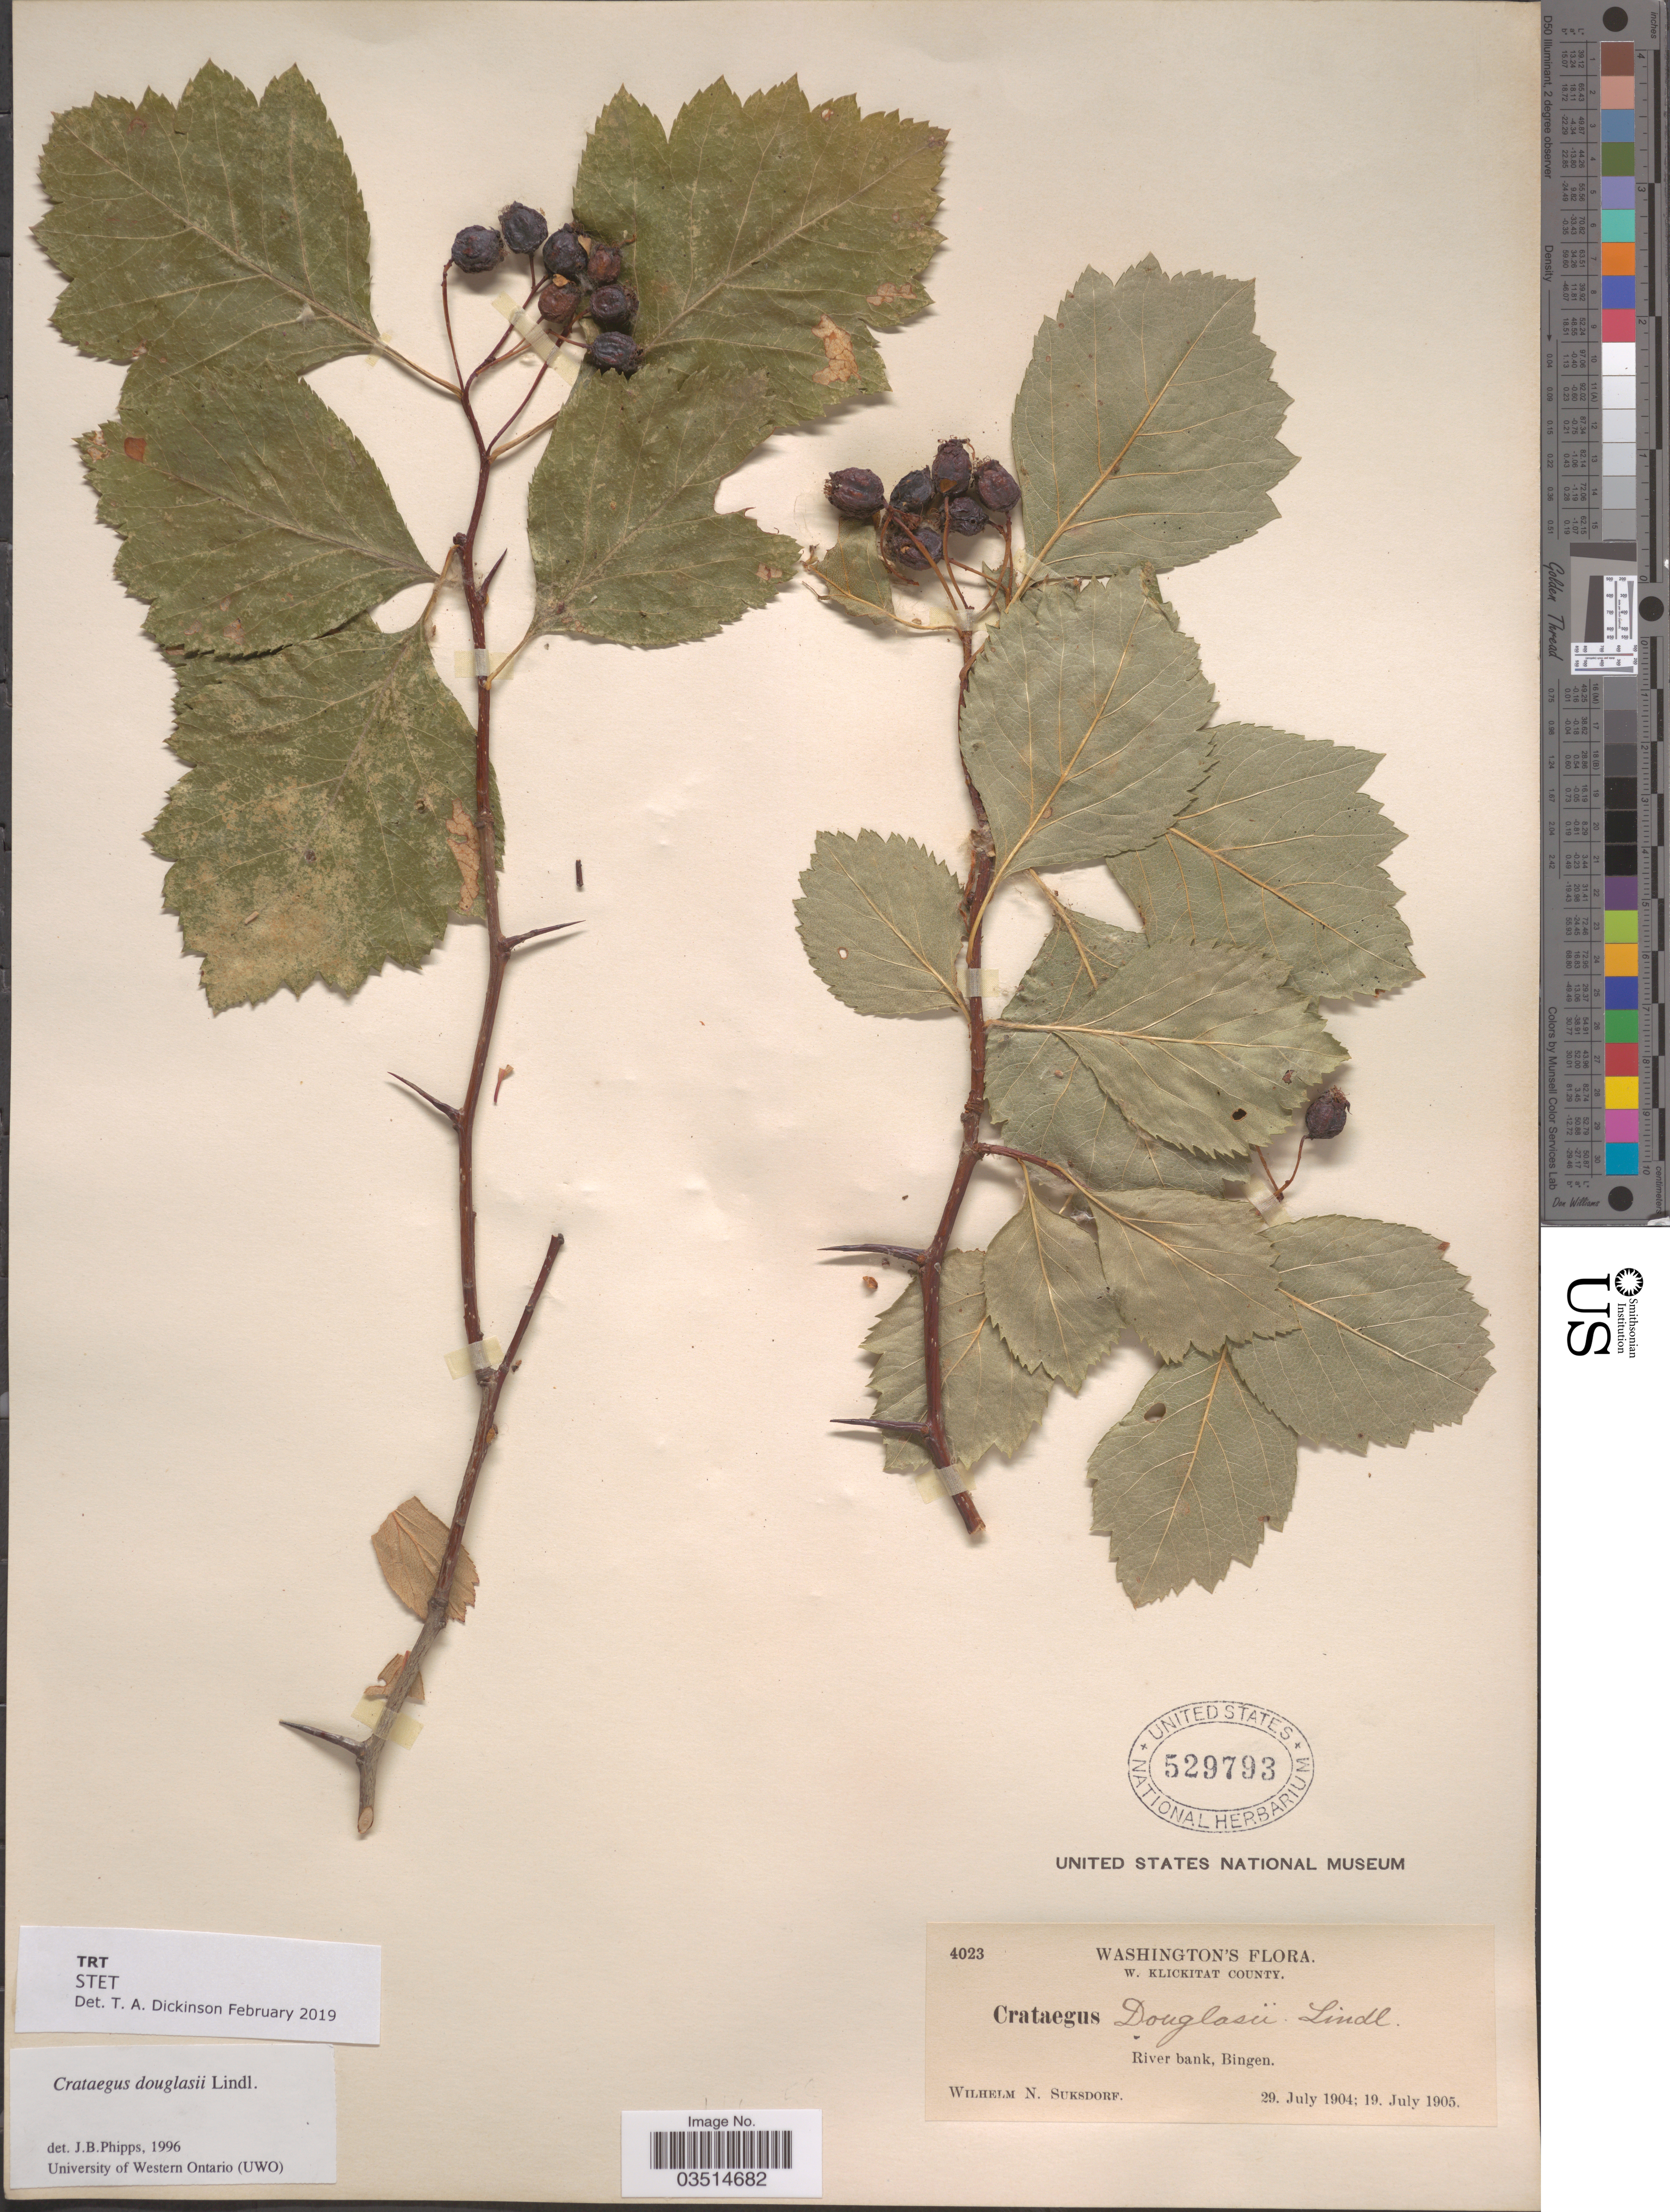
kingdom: Plantae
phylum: Tracheophyta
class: Magnoliopsida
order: Rosales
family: Rosaceae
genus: Crataegus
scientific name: Crataegus douglasii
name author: Lindl.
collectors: W. N. Suksdorf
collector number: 4023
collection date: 1904-07-29/1905-07-19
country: United States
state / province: Washington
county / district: Klickitat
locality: W. Klickitat County. River bank, Bingen.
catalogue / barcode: US 529793